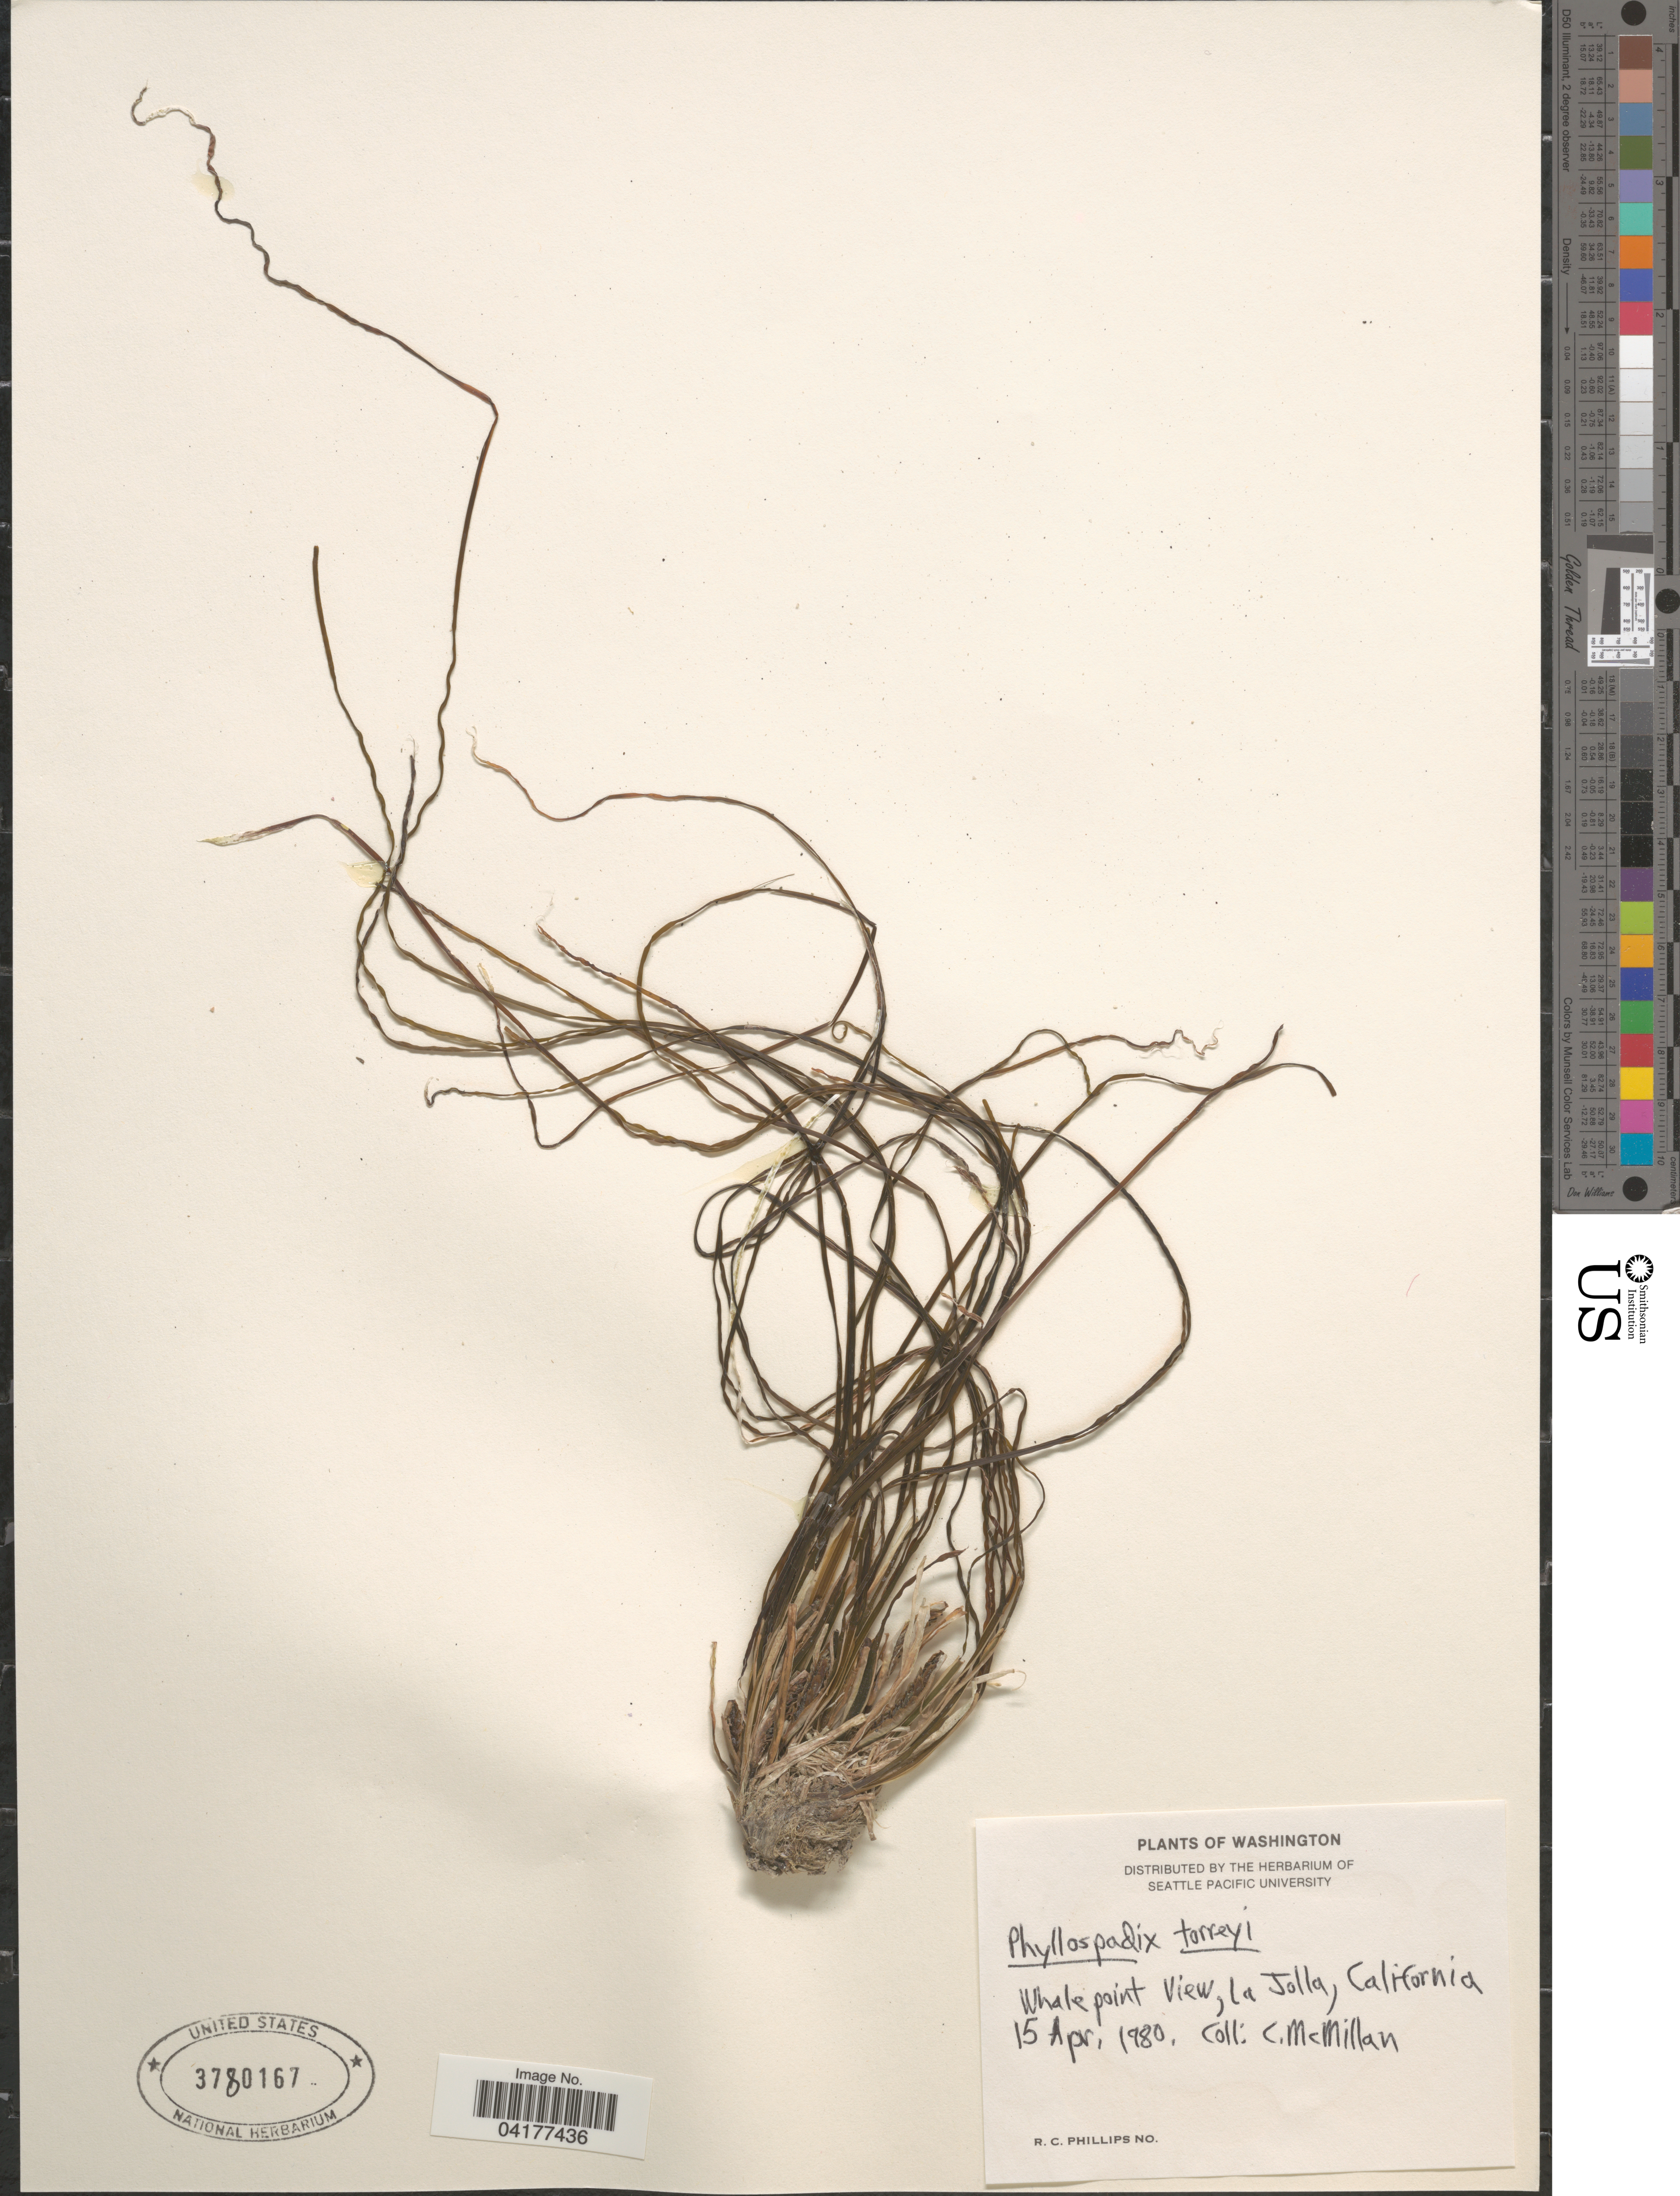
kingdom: Plantae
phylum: Tracheophyta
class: Liliopsida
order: Alismatales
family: Zosteraceae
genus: Phyllospadix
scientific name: Phyllospadix torreyi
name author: S. Watson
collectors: C. McMillan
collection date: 1980-04-15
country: United States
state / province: California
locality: Whalepoint View, La Jolla.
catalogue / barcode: US 3780167